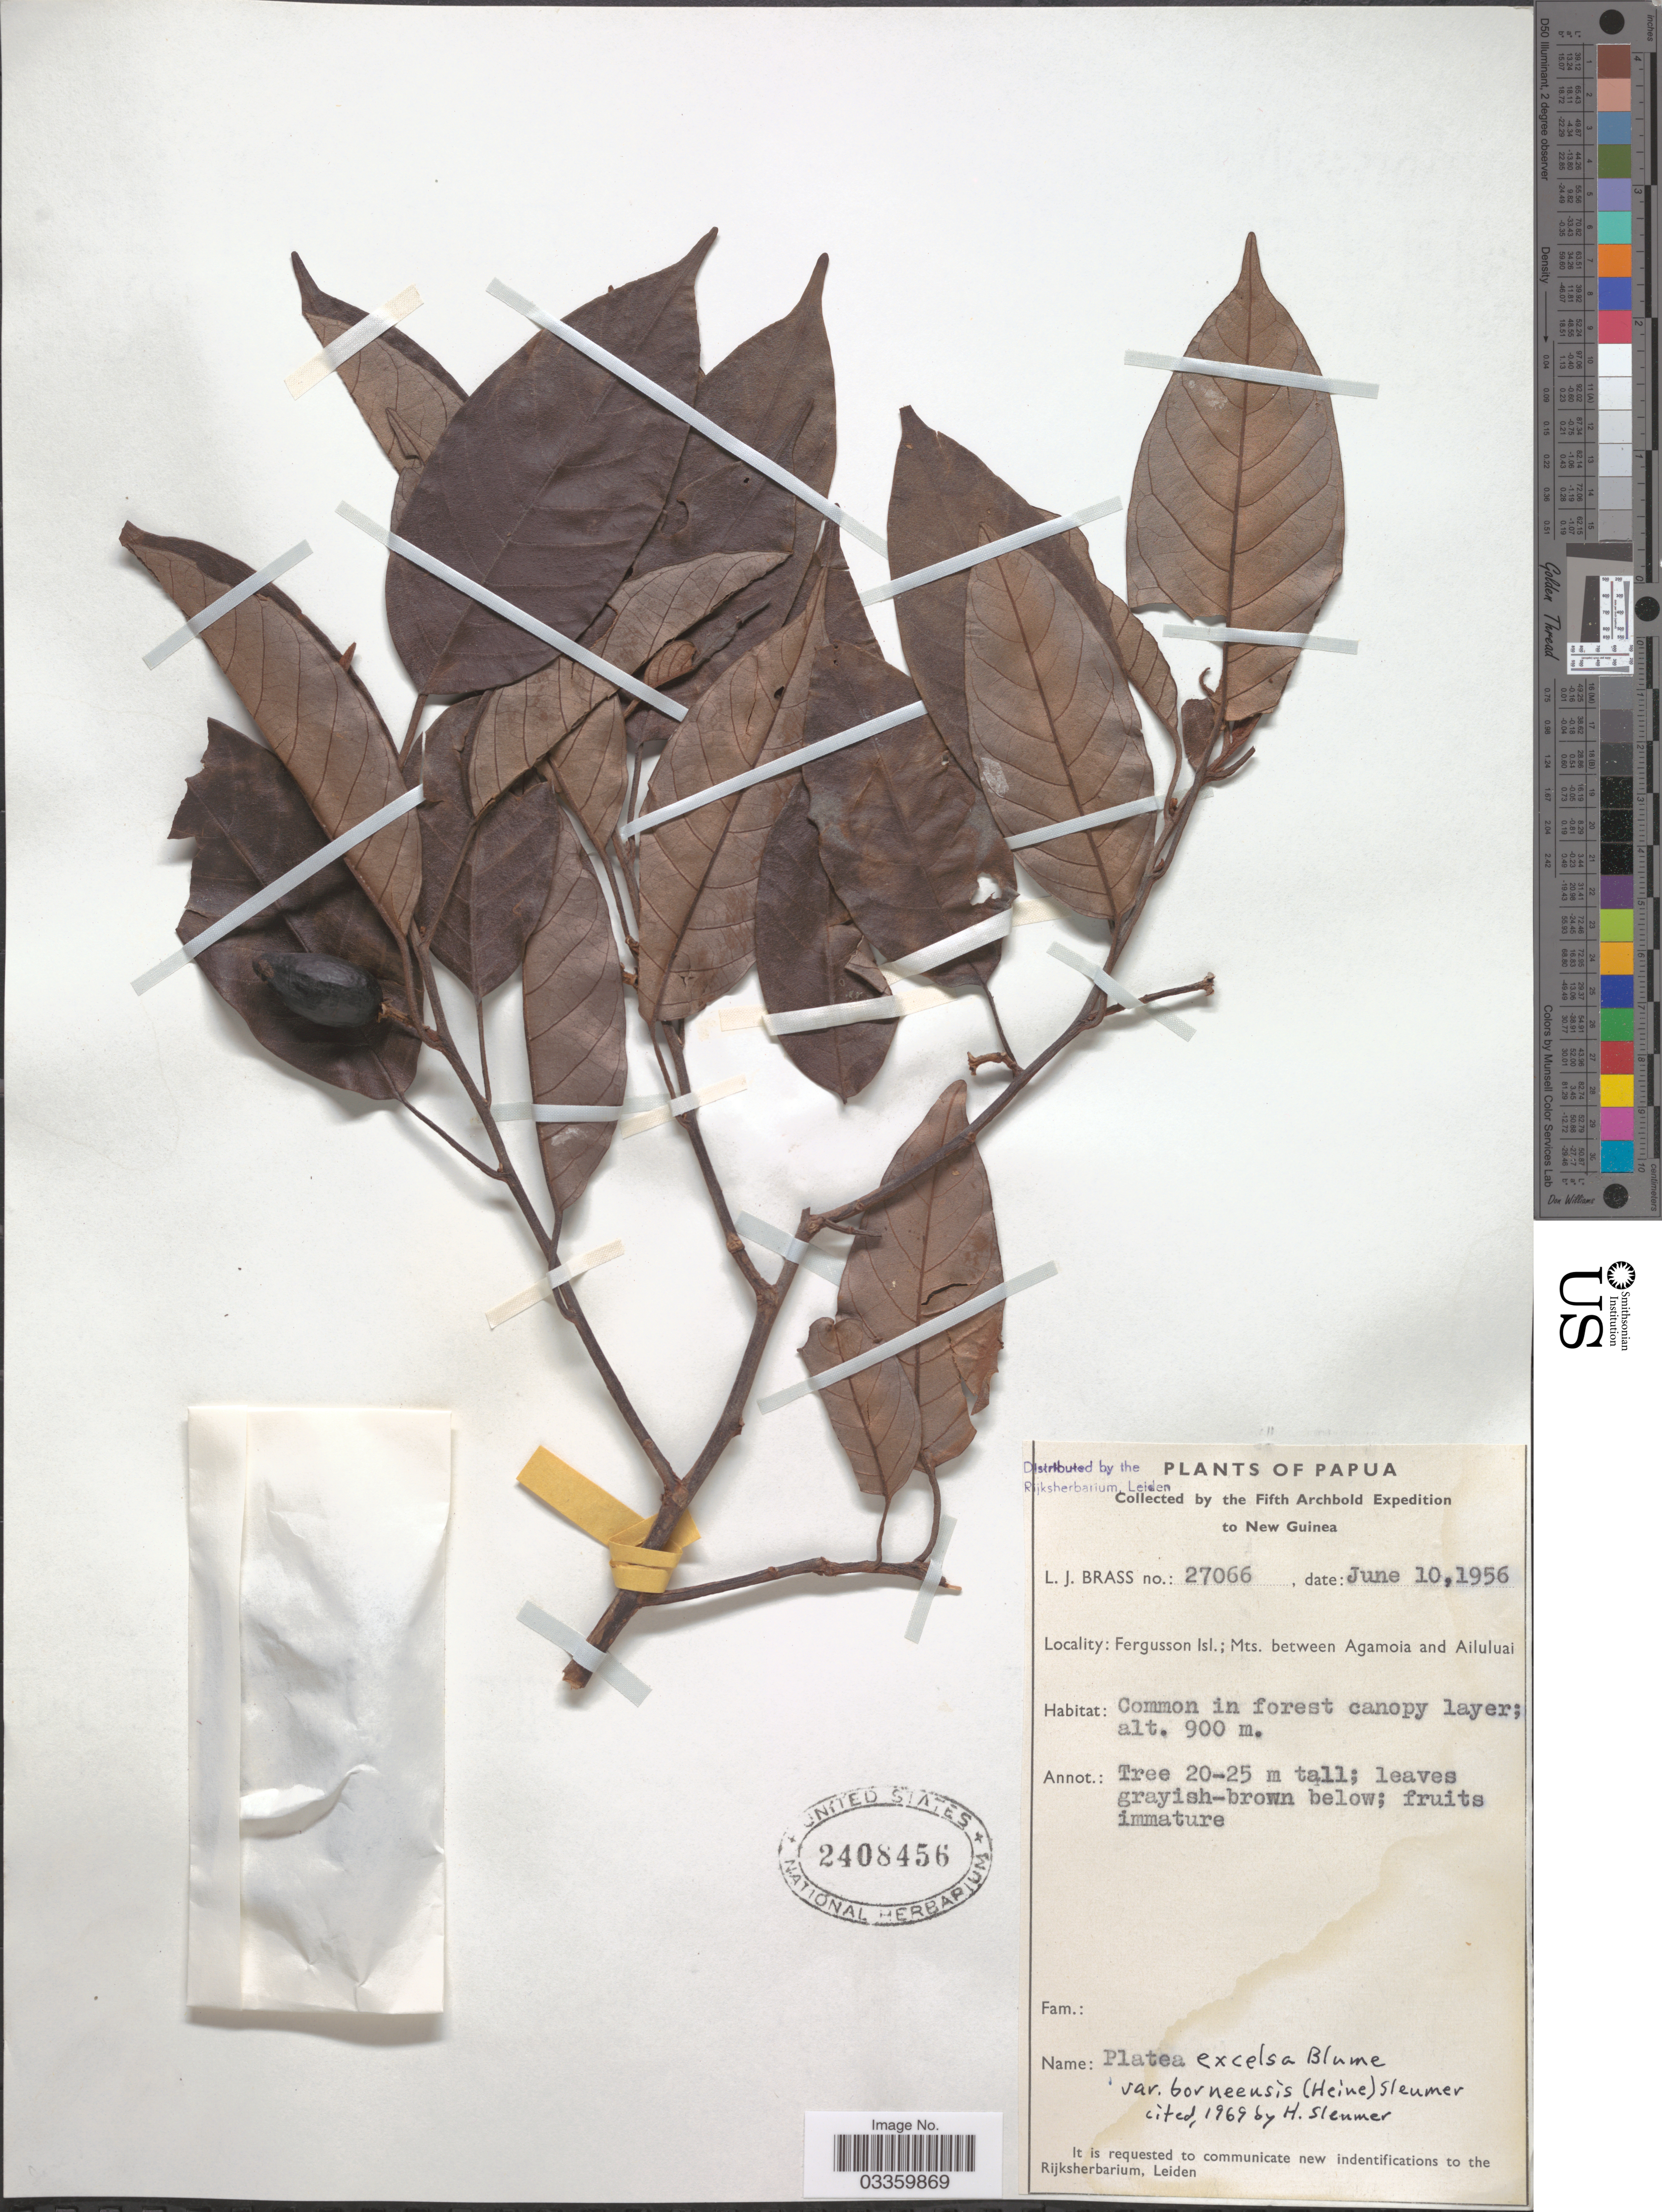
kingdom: Plantae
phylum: Tracheophyta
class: Magnoliopsida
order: Metteniusales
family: Metteniusaceae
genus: Platea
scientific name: Platea excelsa var. borneensia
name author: (Blume) Sleumer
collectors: L. J. Brass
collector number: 27066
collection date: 1956-06-10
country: Papua New Guinea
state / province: Milne Bay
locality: Papua to New Guinea. Fergusson Isl.; Mts. between Agamoia and Ailuluai.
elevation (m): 900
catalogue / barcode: US 2408456